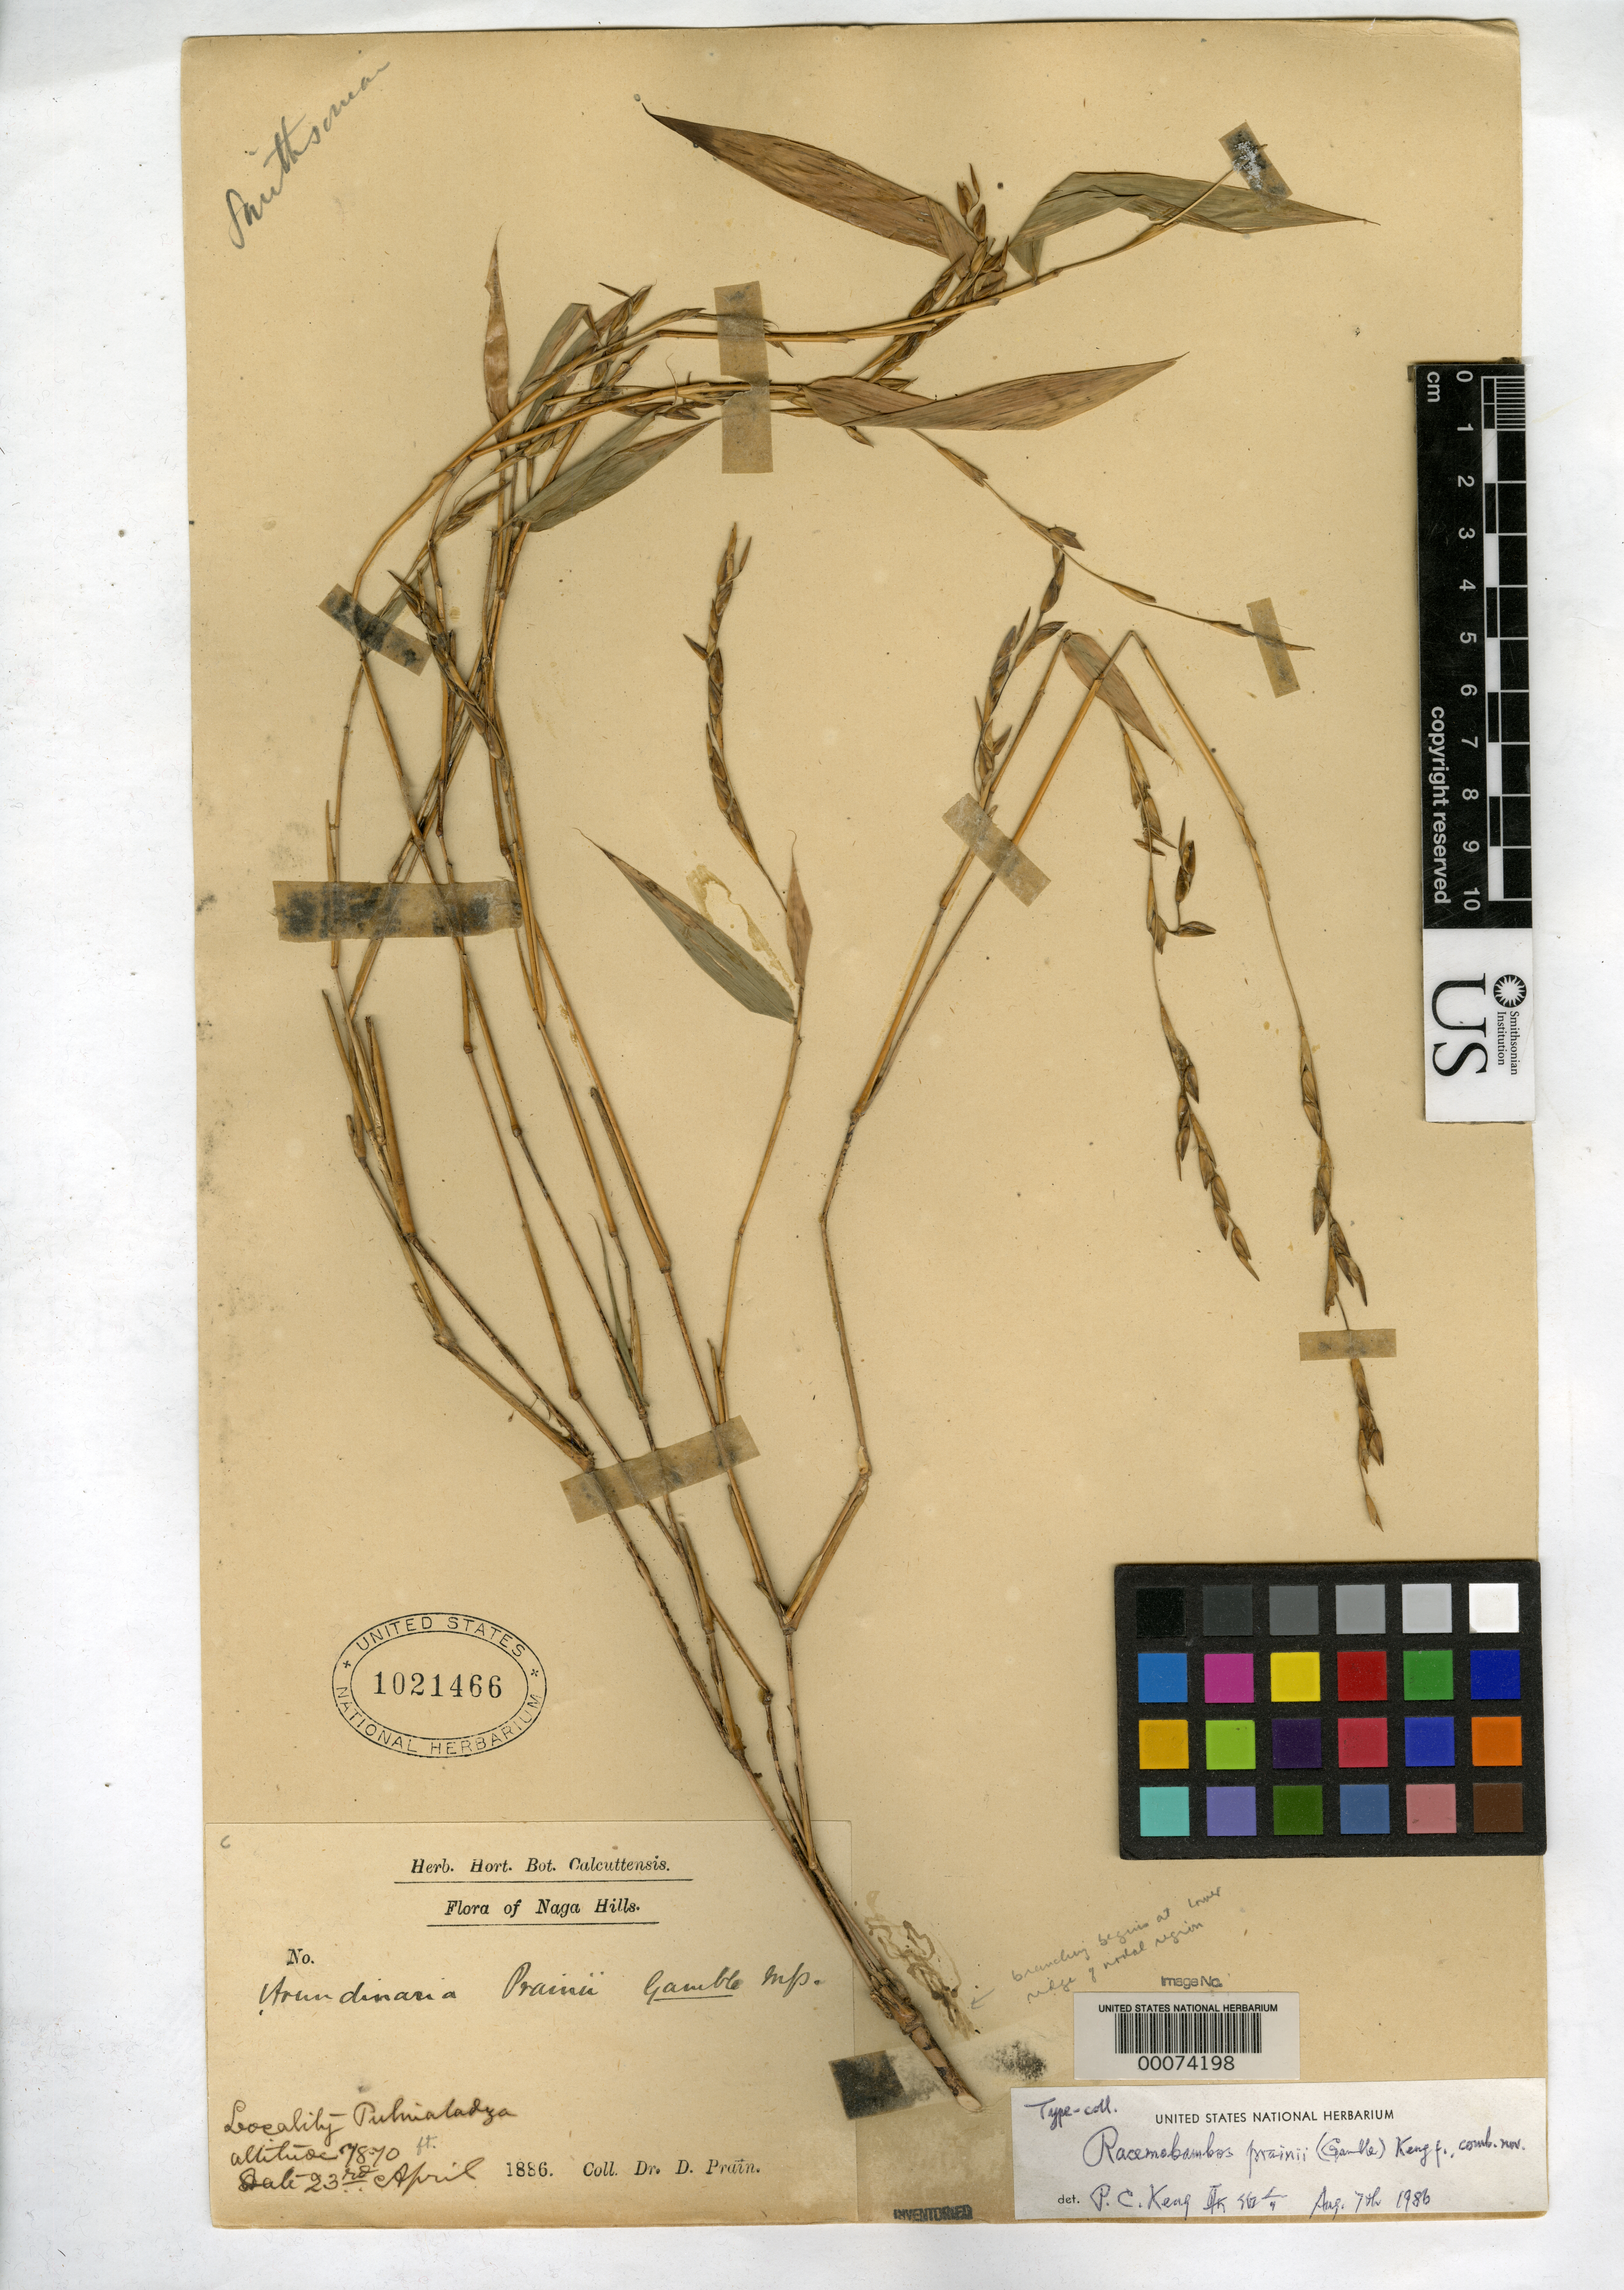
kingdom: Plantae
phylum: Tracheophyta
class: Liliopsida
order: Poales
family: Poaceae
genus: Arundinaria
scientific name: Arundinaria prainii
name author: Gamble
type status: Type Collection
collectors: D. Prain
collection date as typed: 23 Apr 1886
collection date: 1886-04-23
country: India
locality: Pulinabadza, Naga Hills Region.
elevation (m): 2399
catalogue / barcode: US 1021466